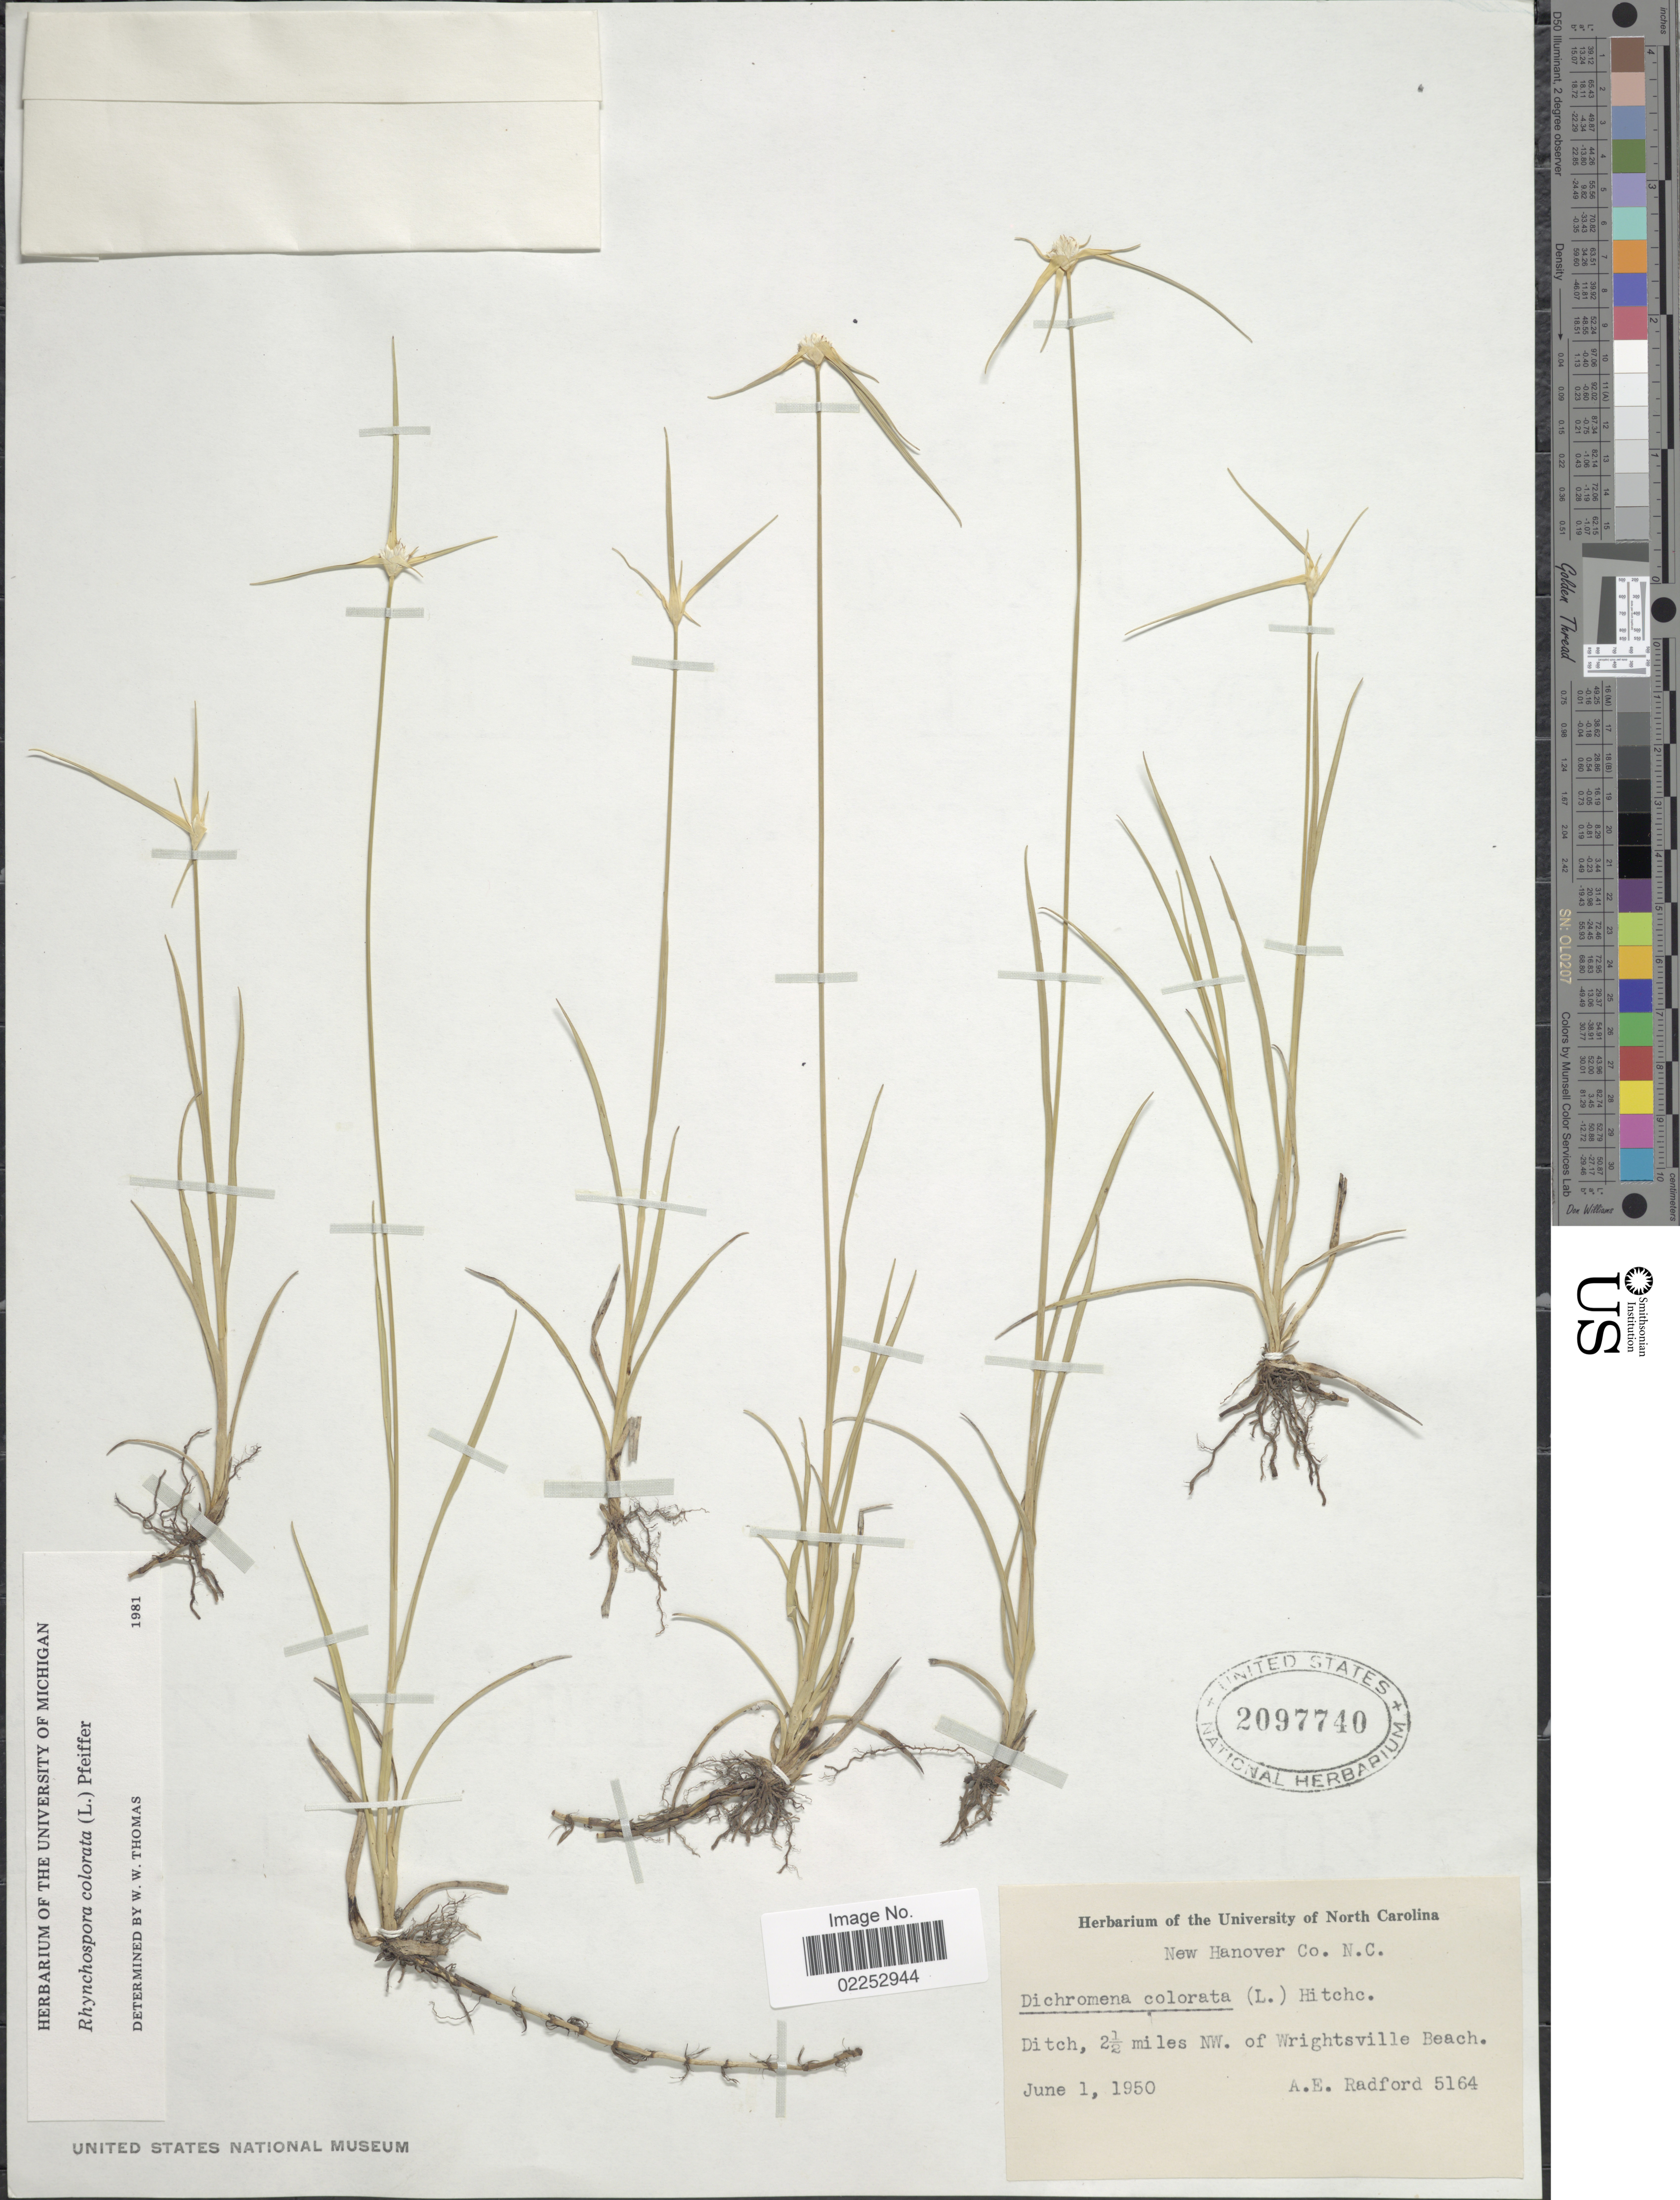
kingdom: Plantae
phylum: Tracheophyta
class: Liliopsida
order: Poales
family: Cyperaceae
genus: Rhynchospora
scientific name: Rhynchospora colorata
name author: (L.) H. Pfeiff.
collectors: A. E. Radford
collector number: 5164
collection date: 1950-06-01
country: United States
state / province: North Carolina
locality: New Hanover Co. 2½ miles NW. of Wrightsville Beach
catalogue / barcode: US 2097740